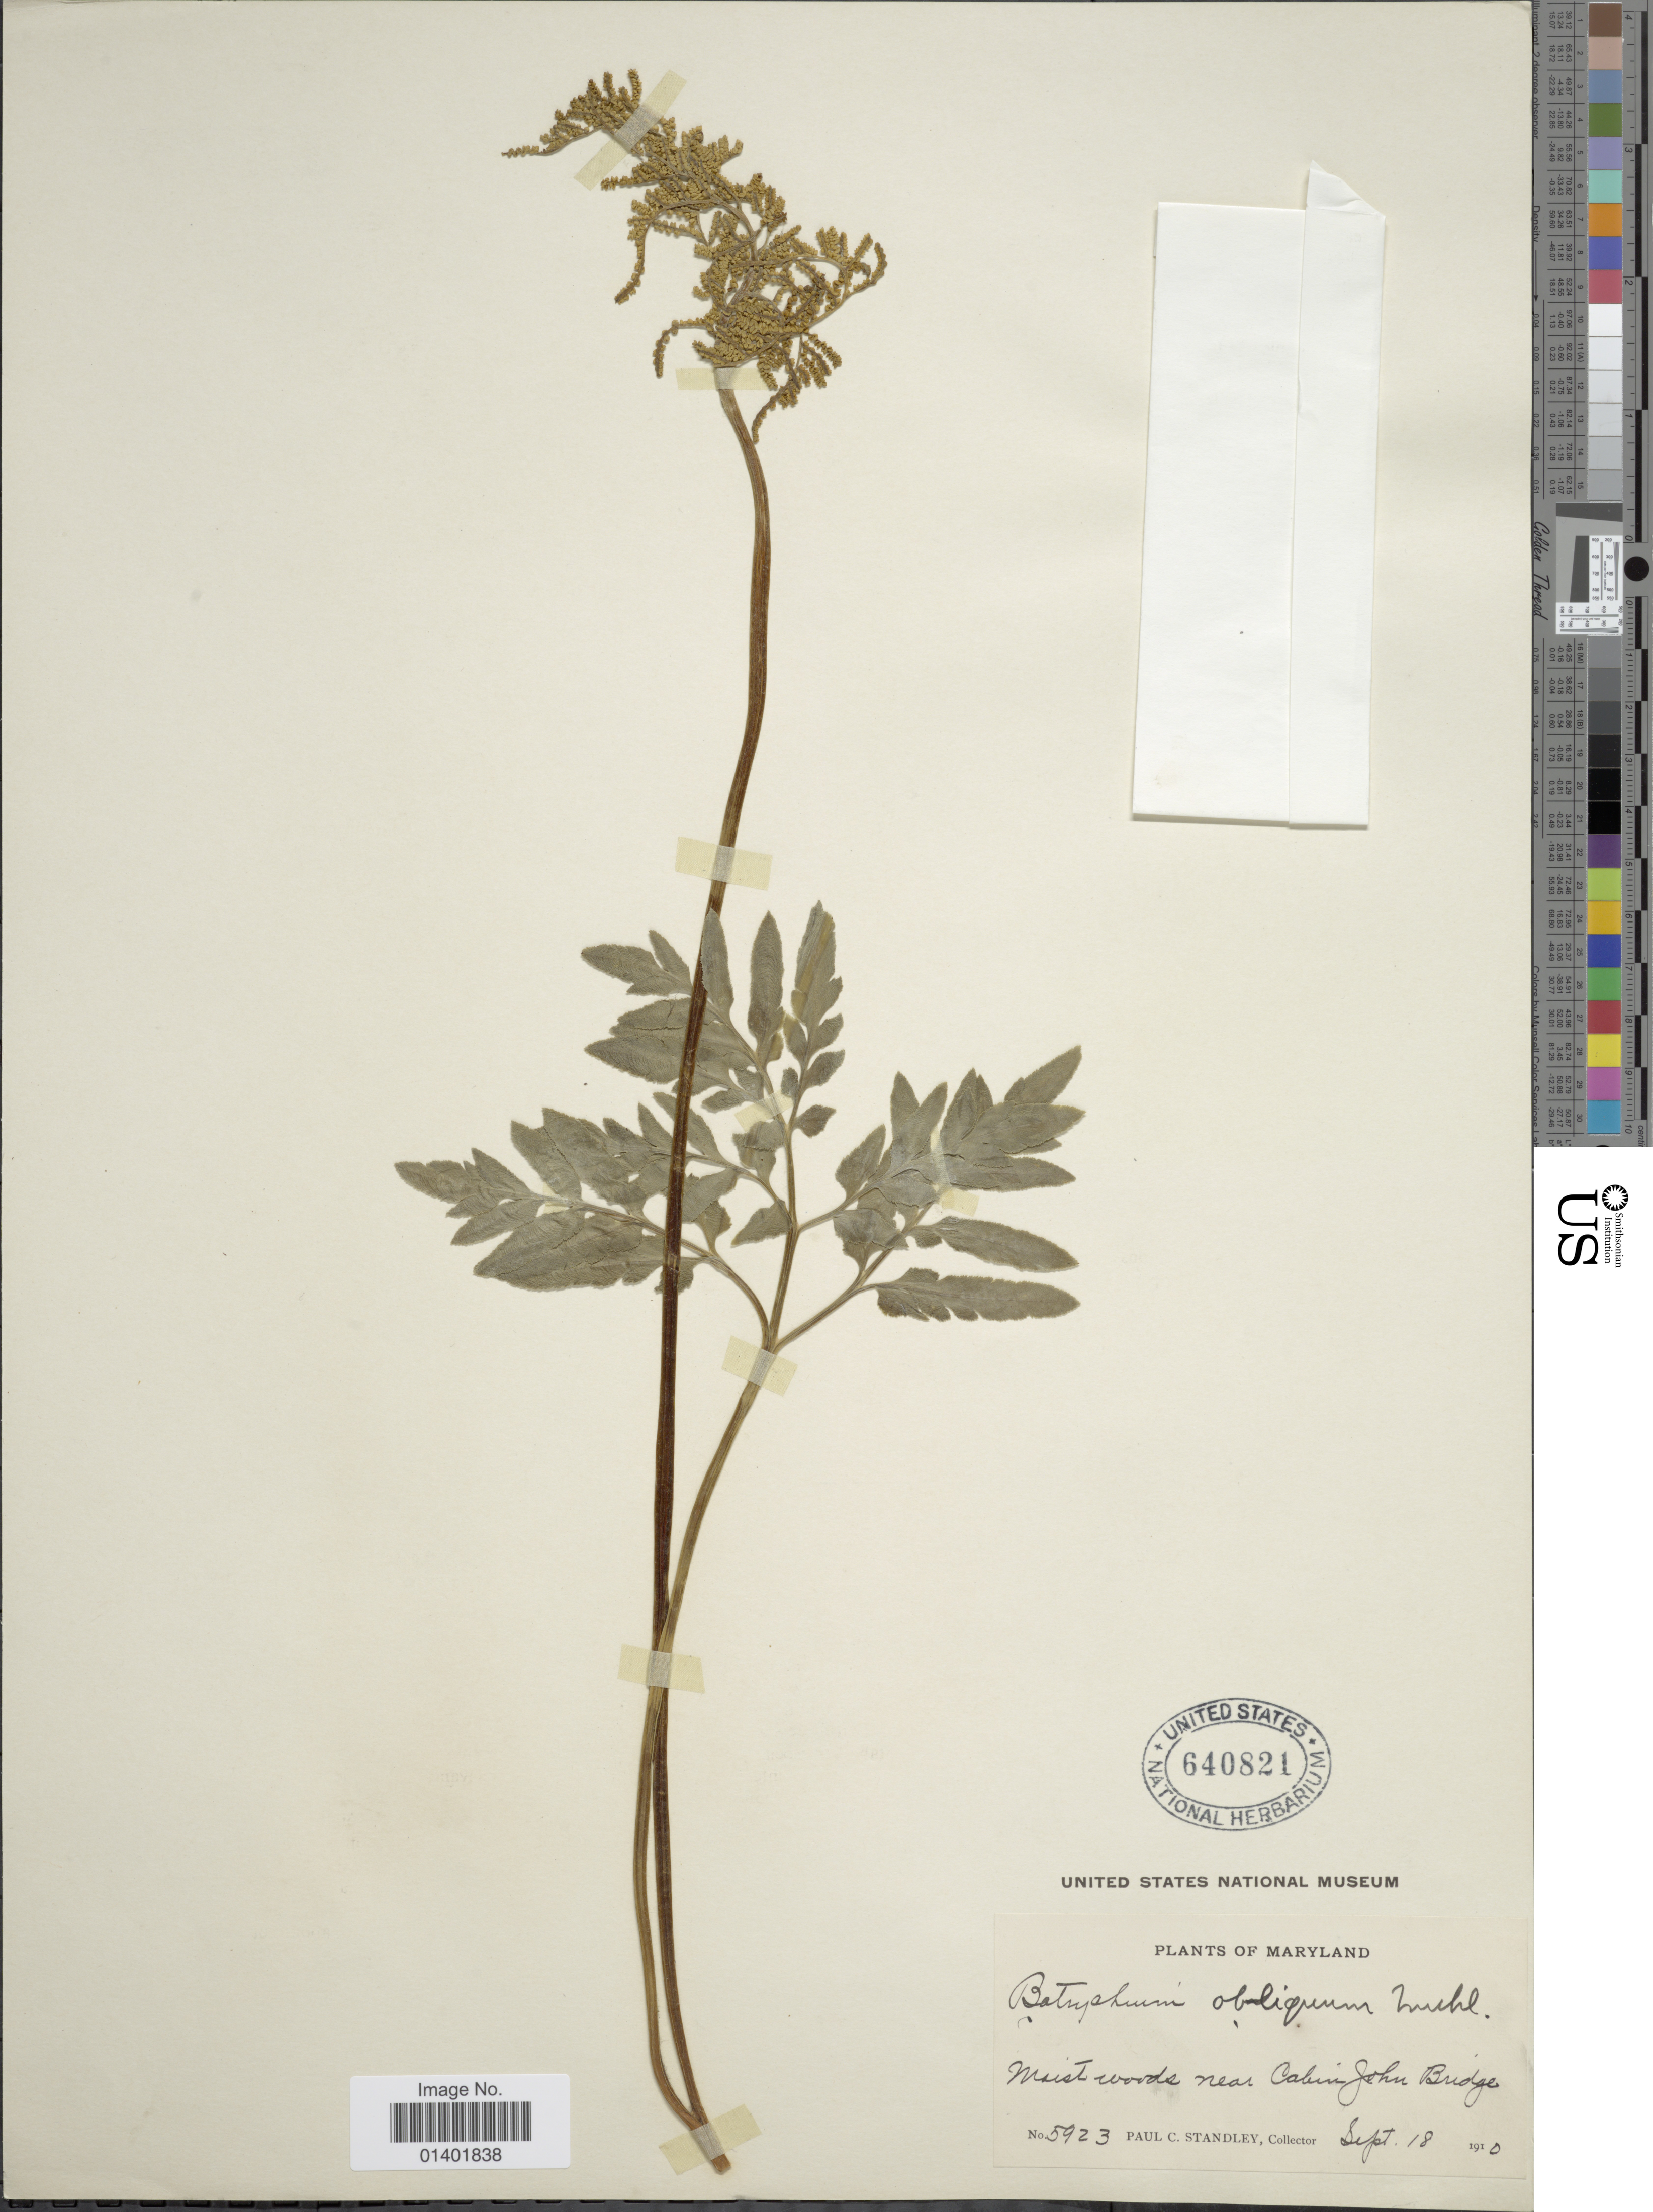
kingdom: Plantae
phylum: Tracheophyta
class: Polypodiopsida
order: Ophioglossales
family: Ophioglossaceae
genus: Botrychium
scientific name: Botrychium dissectum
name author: Spreng.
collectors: P. C. Standley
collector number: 5923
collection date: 1910-09-18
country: United States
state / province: Maryland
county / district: Montgomery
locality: Moist woods near Calun John Bridge.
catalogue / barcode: US 640821